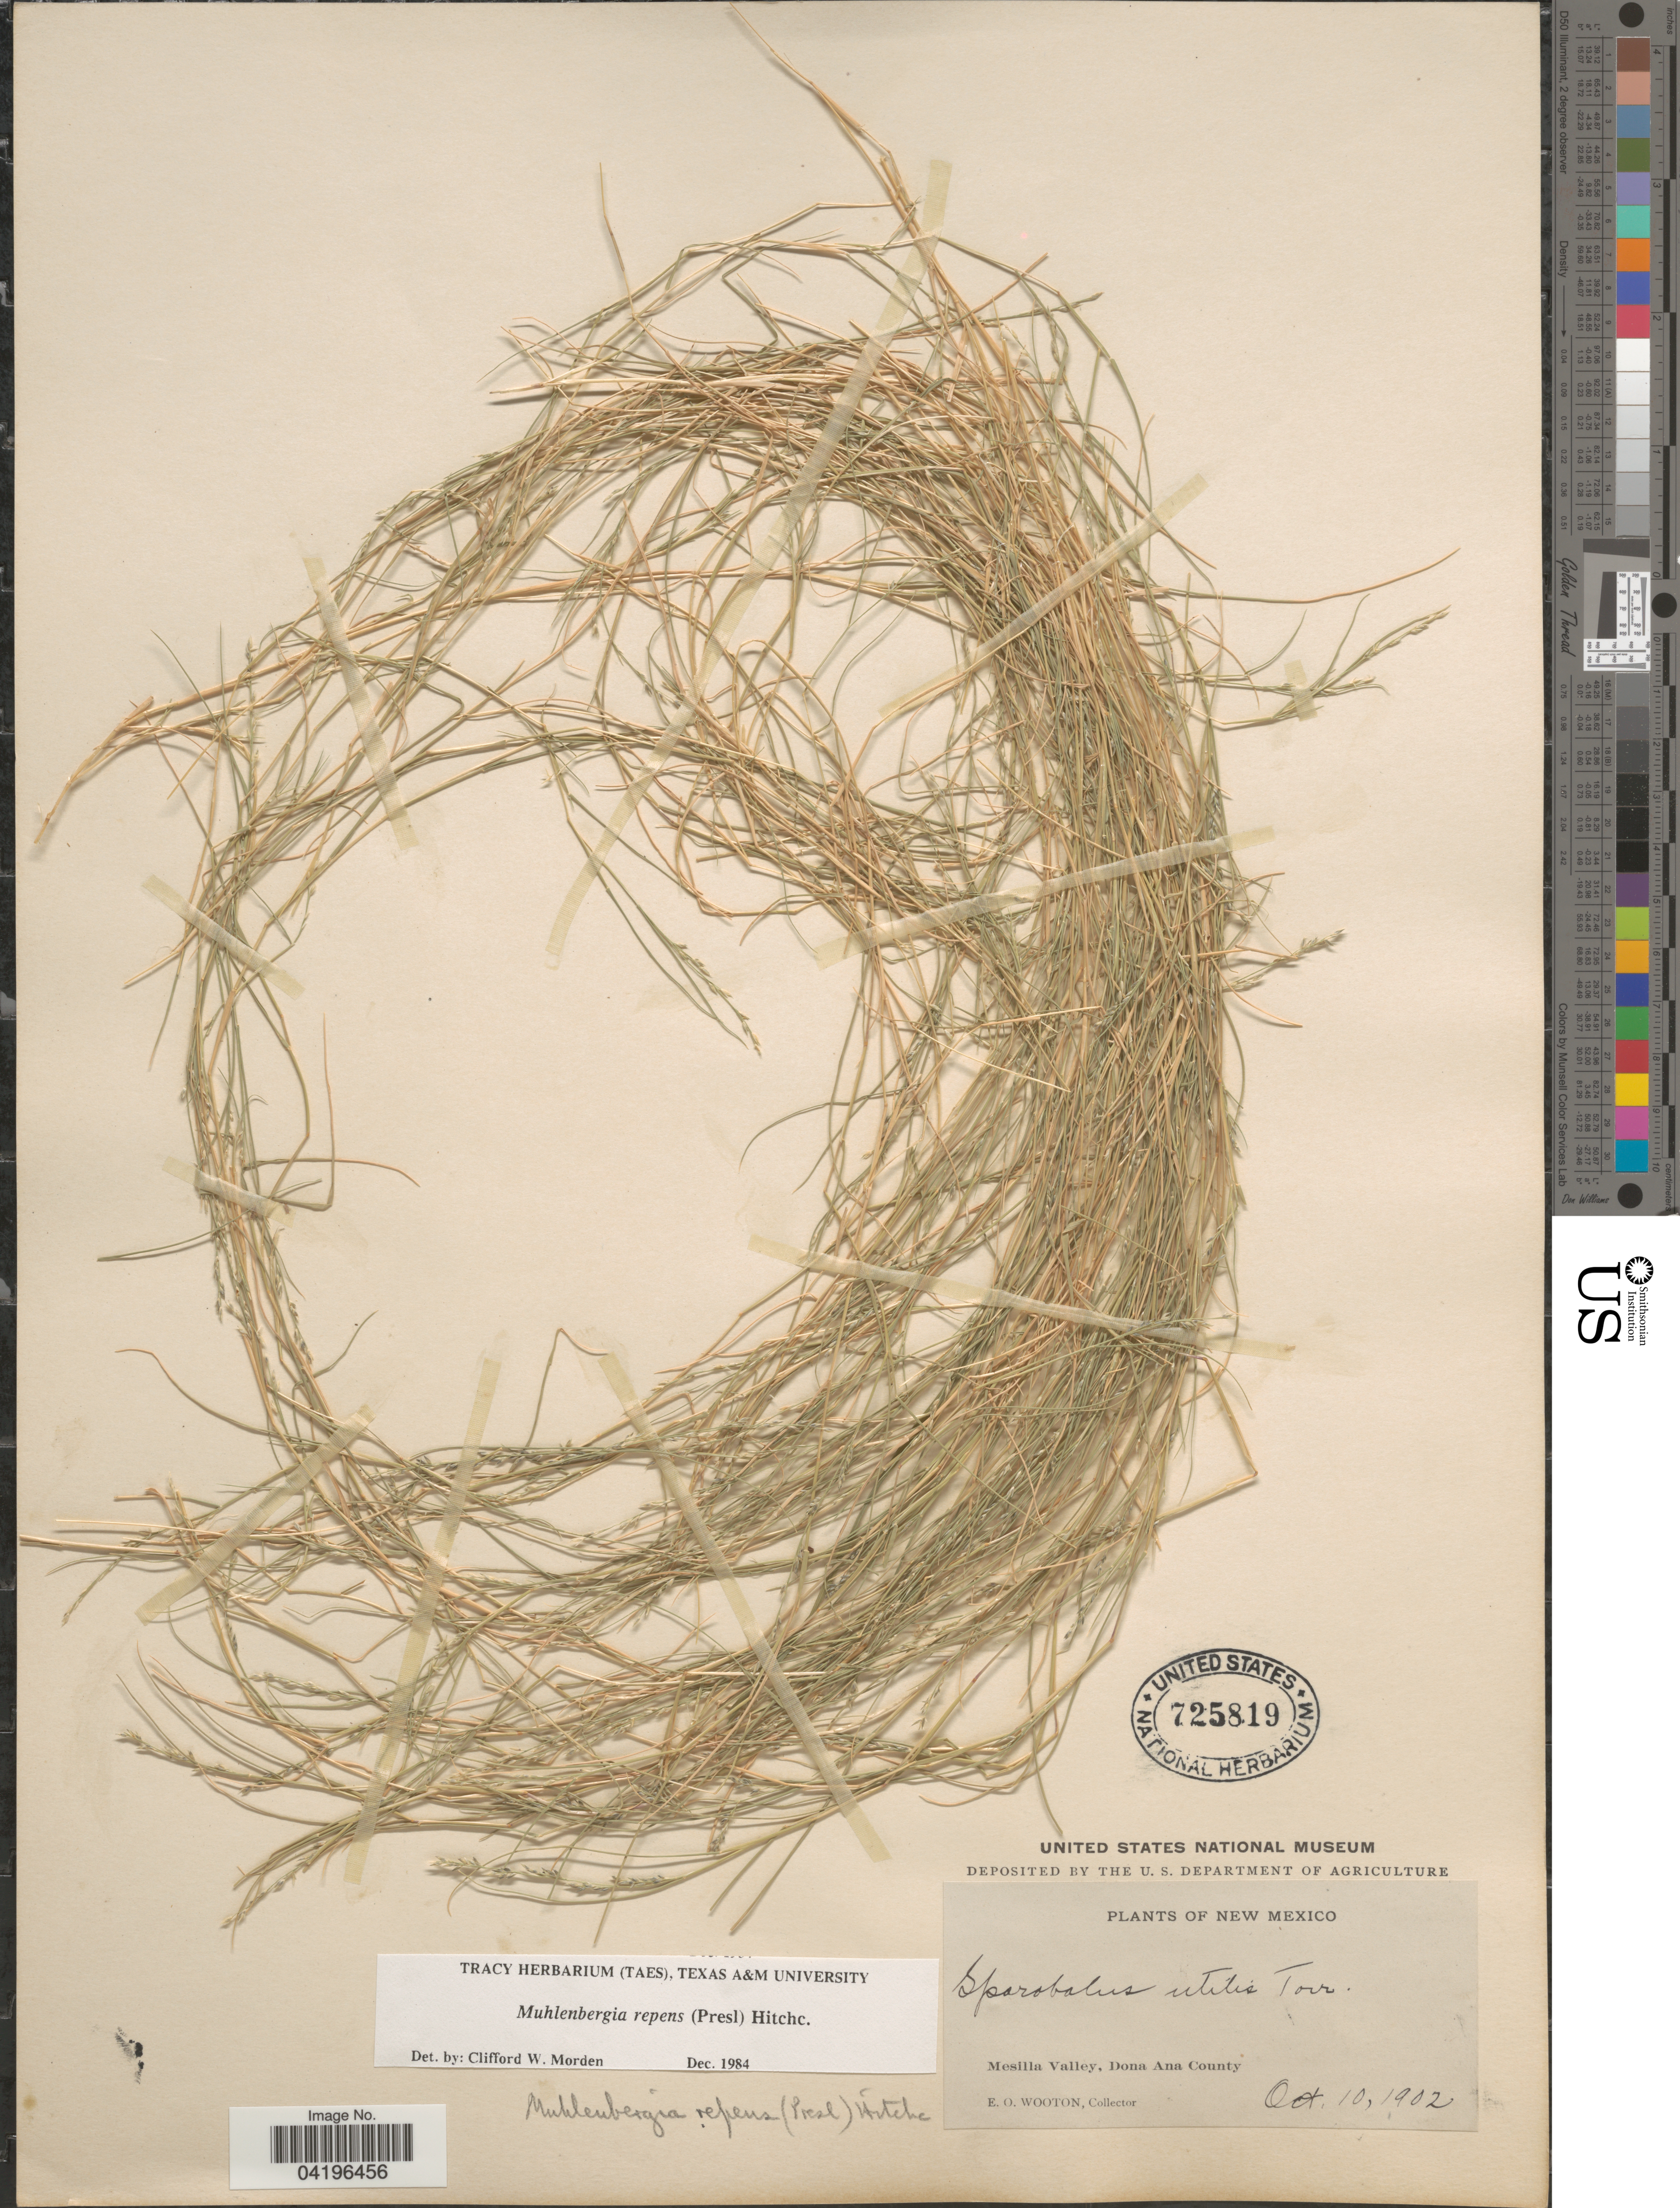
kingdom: Plantae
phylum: Tracheophyta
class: Liliopsida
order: Poales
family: Poaceae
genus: Muhlenbergia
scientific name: Muhlenbergia repens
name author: (J. Presl) Hitchc.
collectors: E. O. Wooton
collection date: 1902-10-10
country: United States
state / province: New Mexico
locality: Mesilla Valley, Dona Ana County.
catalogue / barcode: US 725819